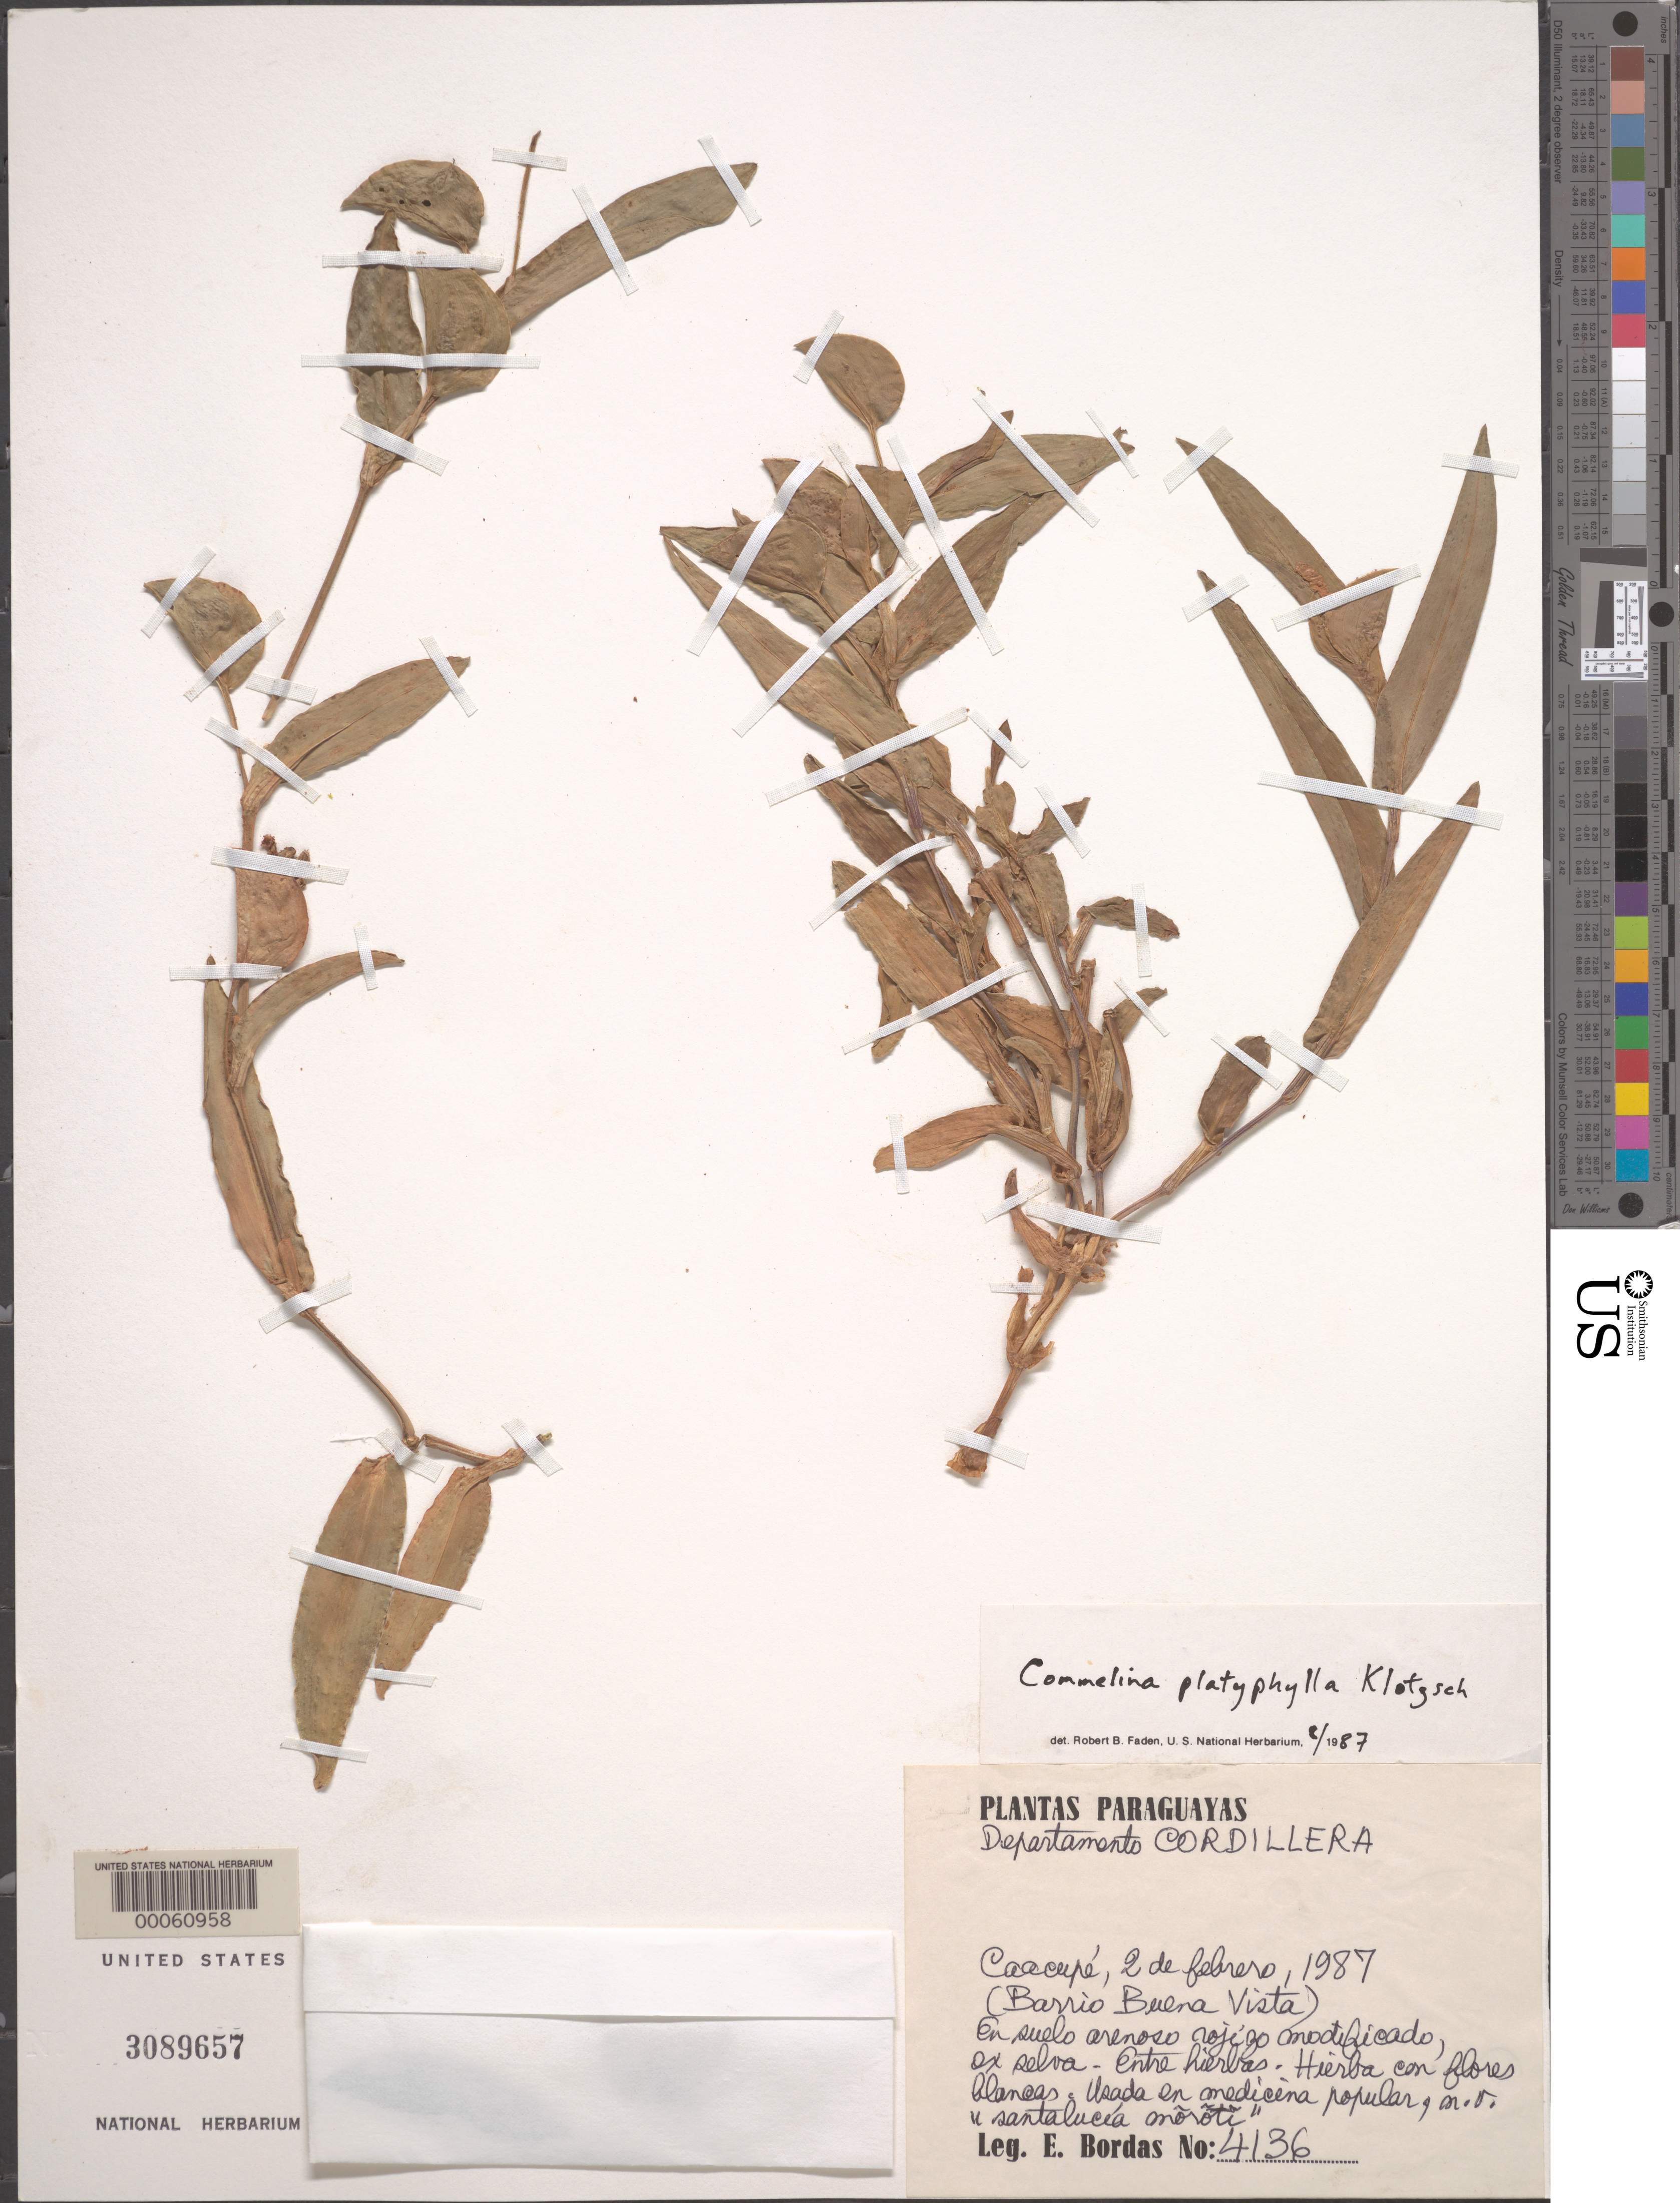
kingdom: Plantae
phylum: Tracheophyta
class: Liliopsida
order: Commelinales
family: Commelinaceae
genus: Commelina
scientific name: Commelina platyphylla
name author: Klotzsch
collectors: E. Bordas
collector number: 4136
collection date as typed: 02 Feb 1987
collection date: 1987-02-02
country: Paraguay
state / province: Cordillera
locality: Caacupe, (barrio buena vista)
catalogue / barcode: US 3089657